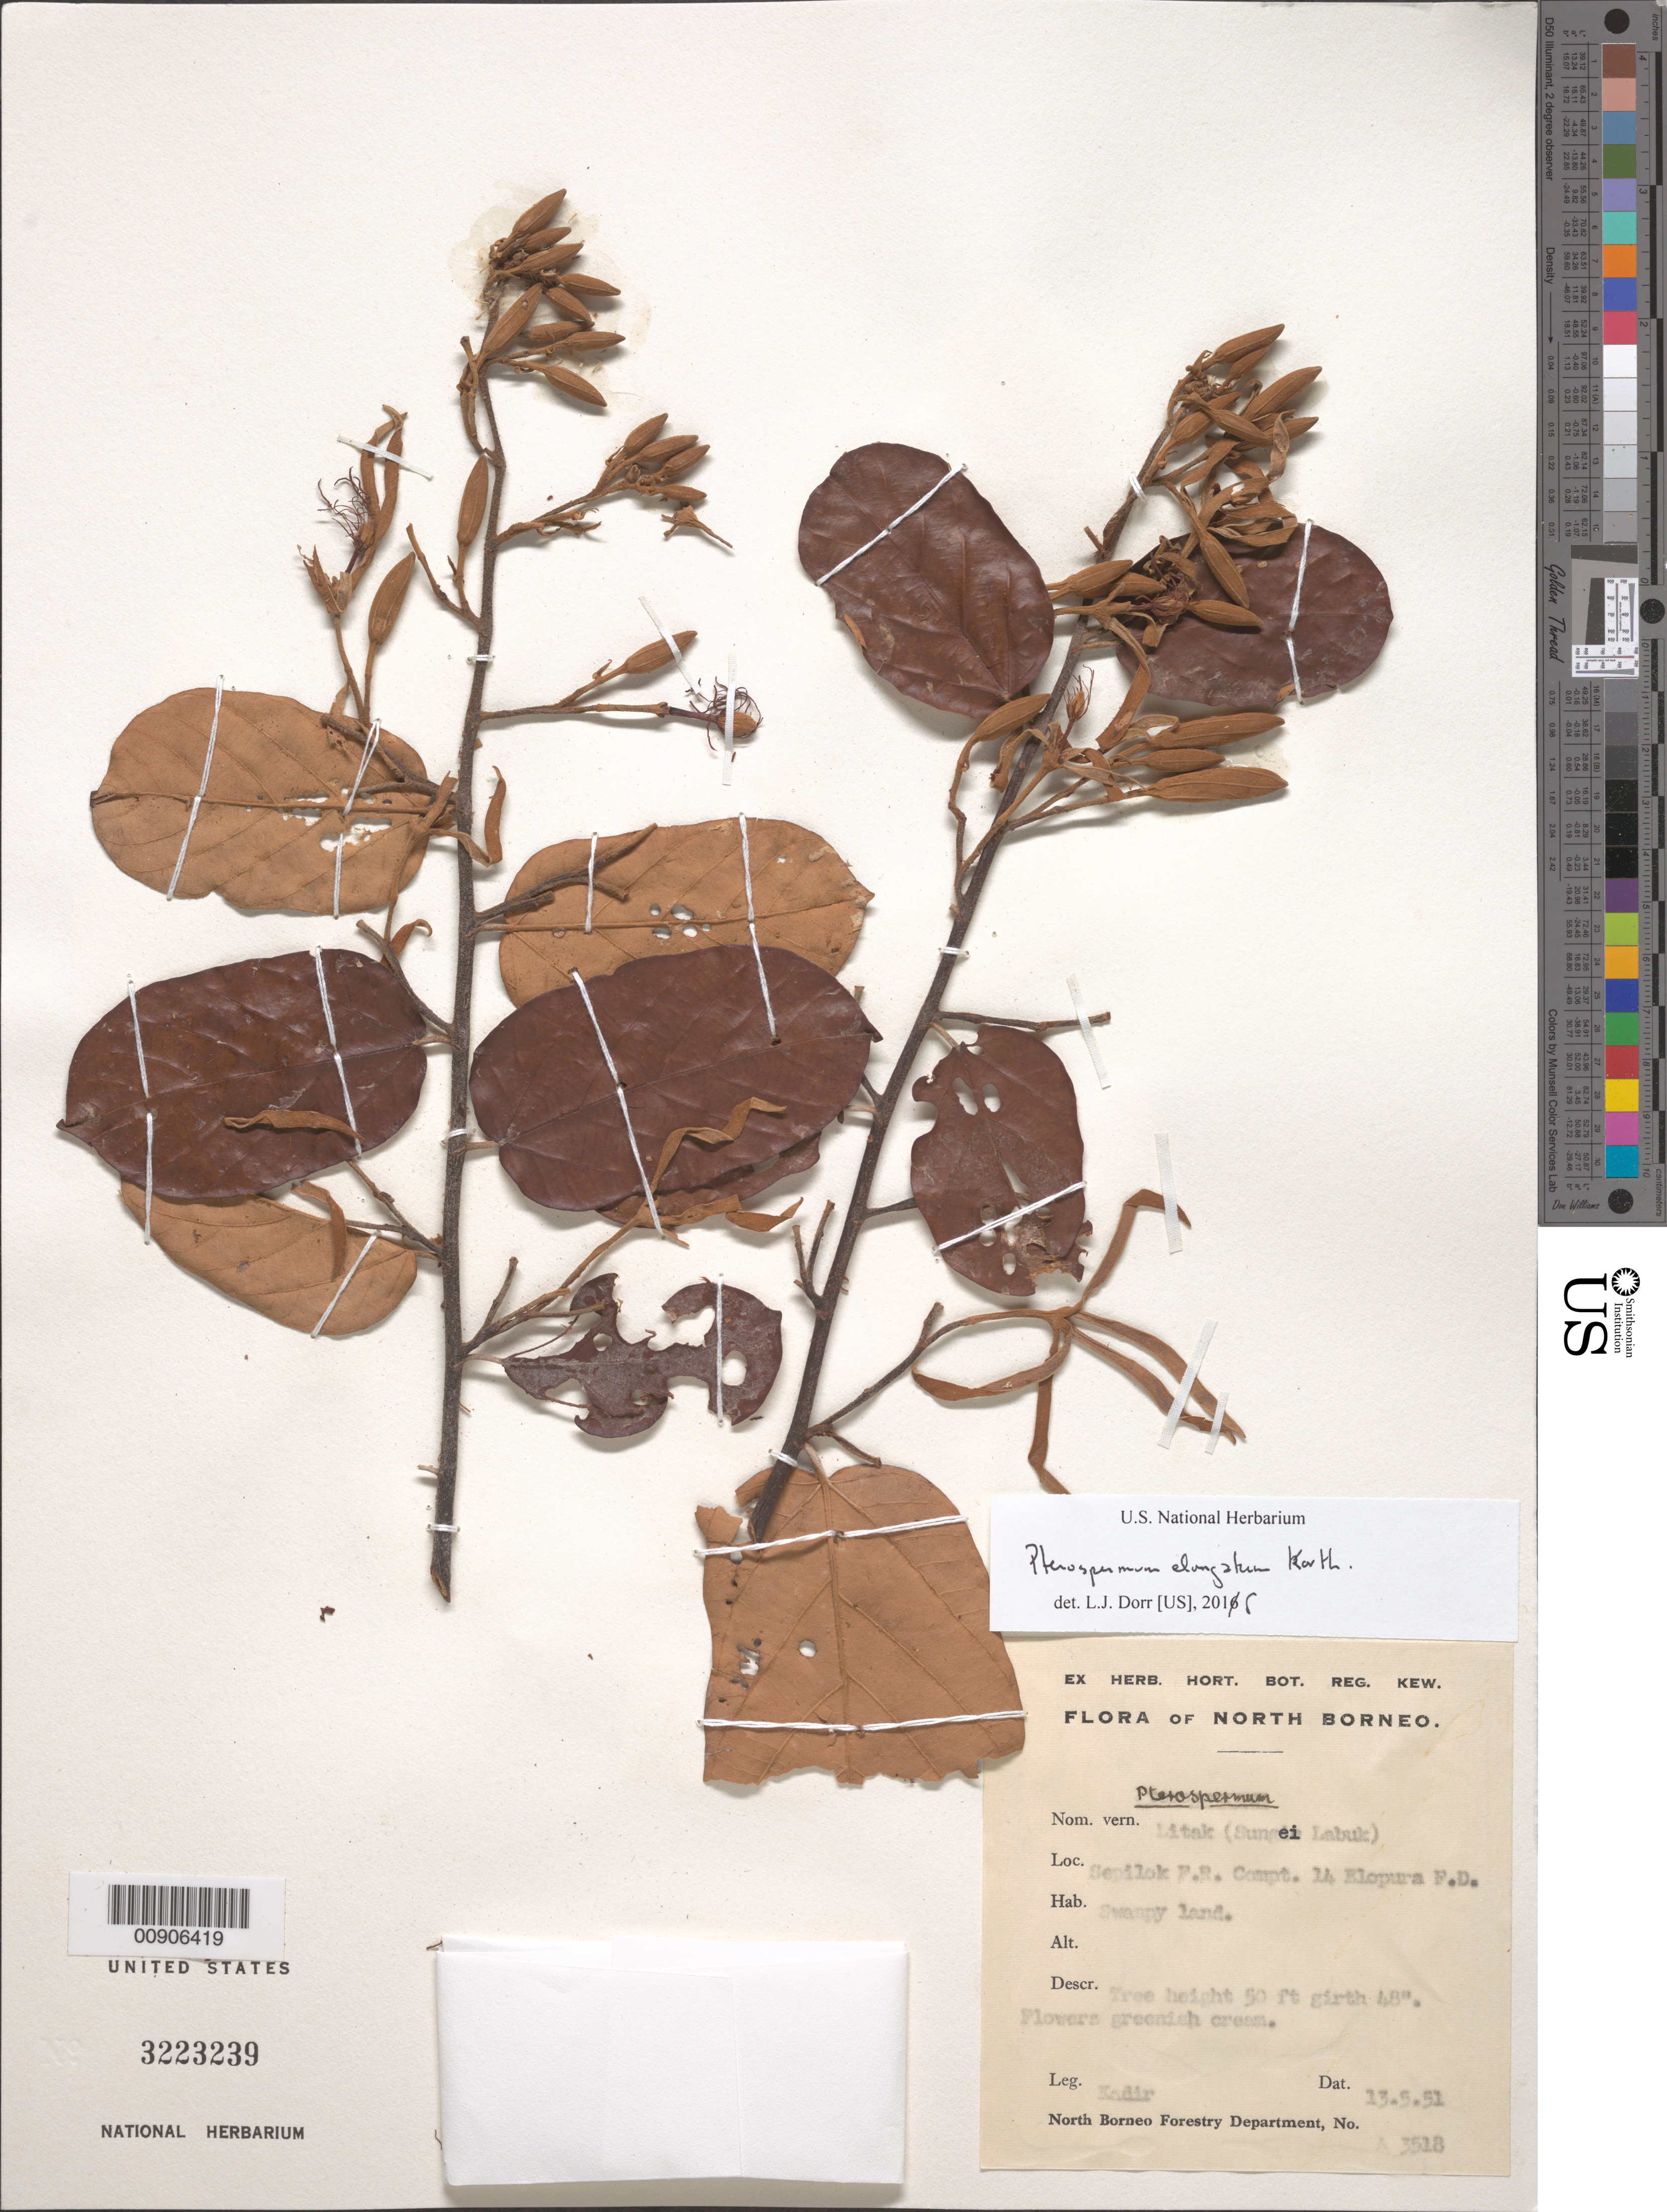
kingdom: Plantae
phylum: Tracheophyta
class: Magnoliopsida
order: Malvales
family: Malvaceae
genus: Pterospermum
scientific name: Pterospermum elongatum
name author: Korth.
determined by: Dorr, L. J., (BOT), Smithsonian Institution - National Museum of Natural History (UNITED STATES)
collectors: Kadir Bin Abdul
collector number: A 3518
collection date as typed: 13 May 1951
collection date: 1951-05-13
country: Indonesia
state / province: Kalimantan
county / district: Kalimantan Barat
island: Borneo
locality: Sepilok F. R. Compt. 14 Elopura F. D.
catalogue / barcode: US 3223239